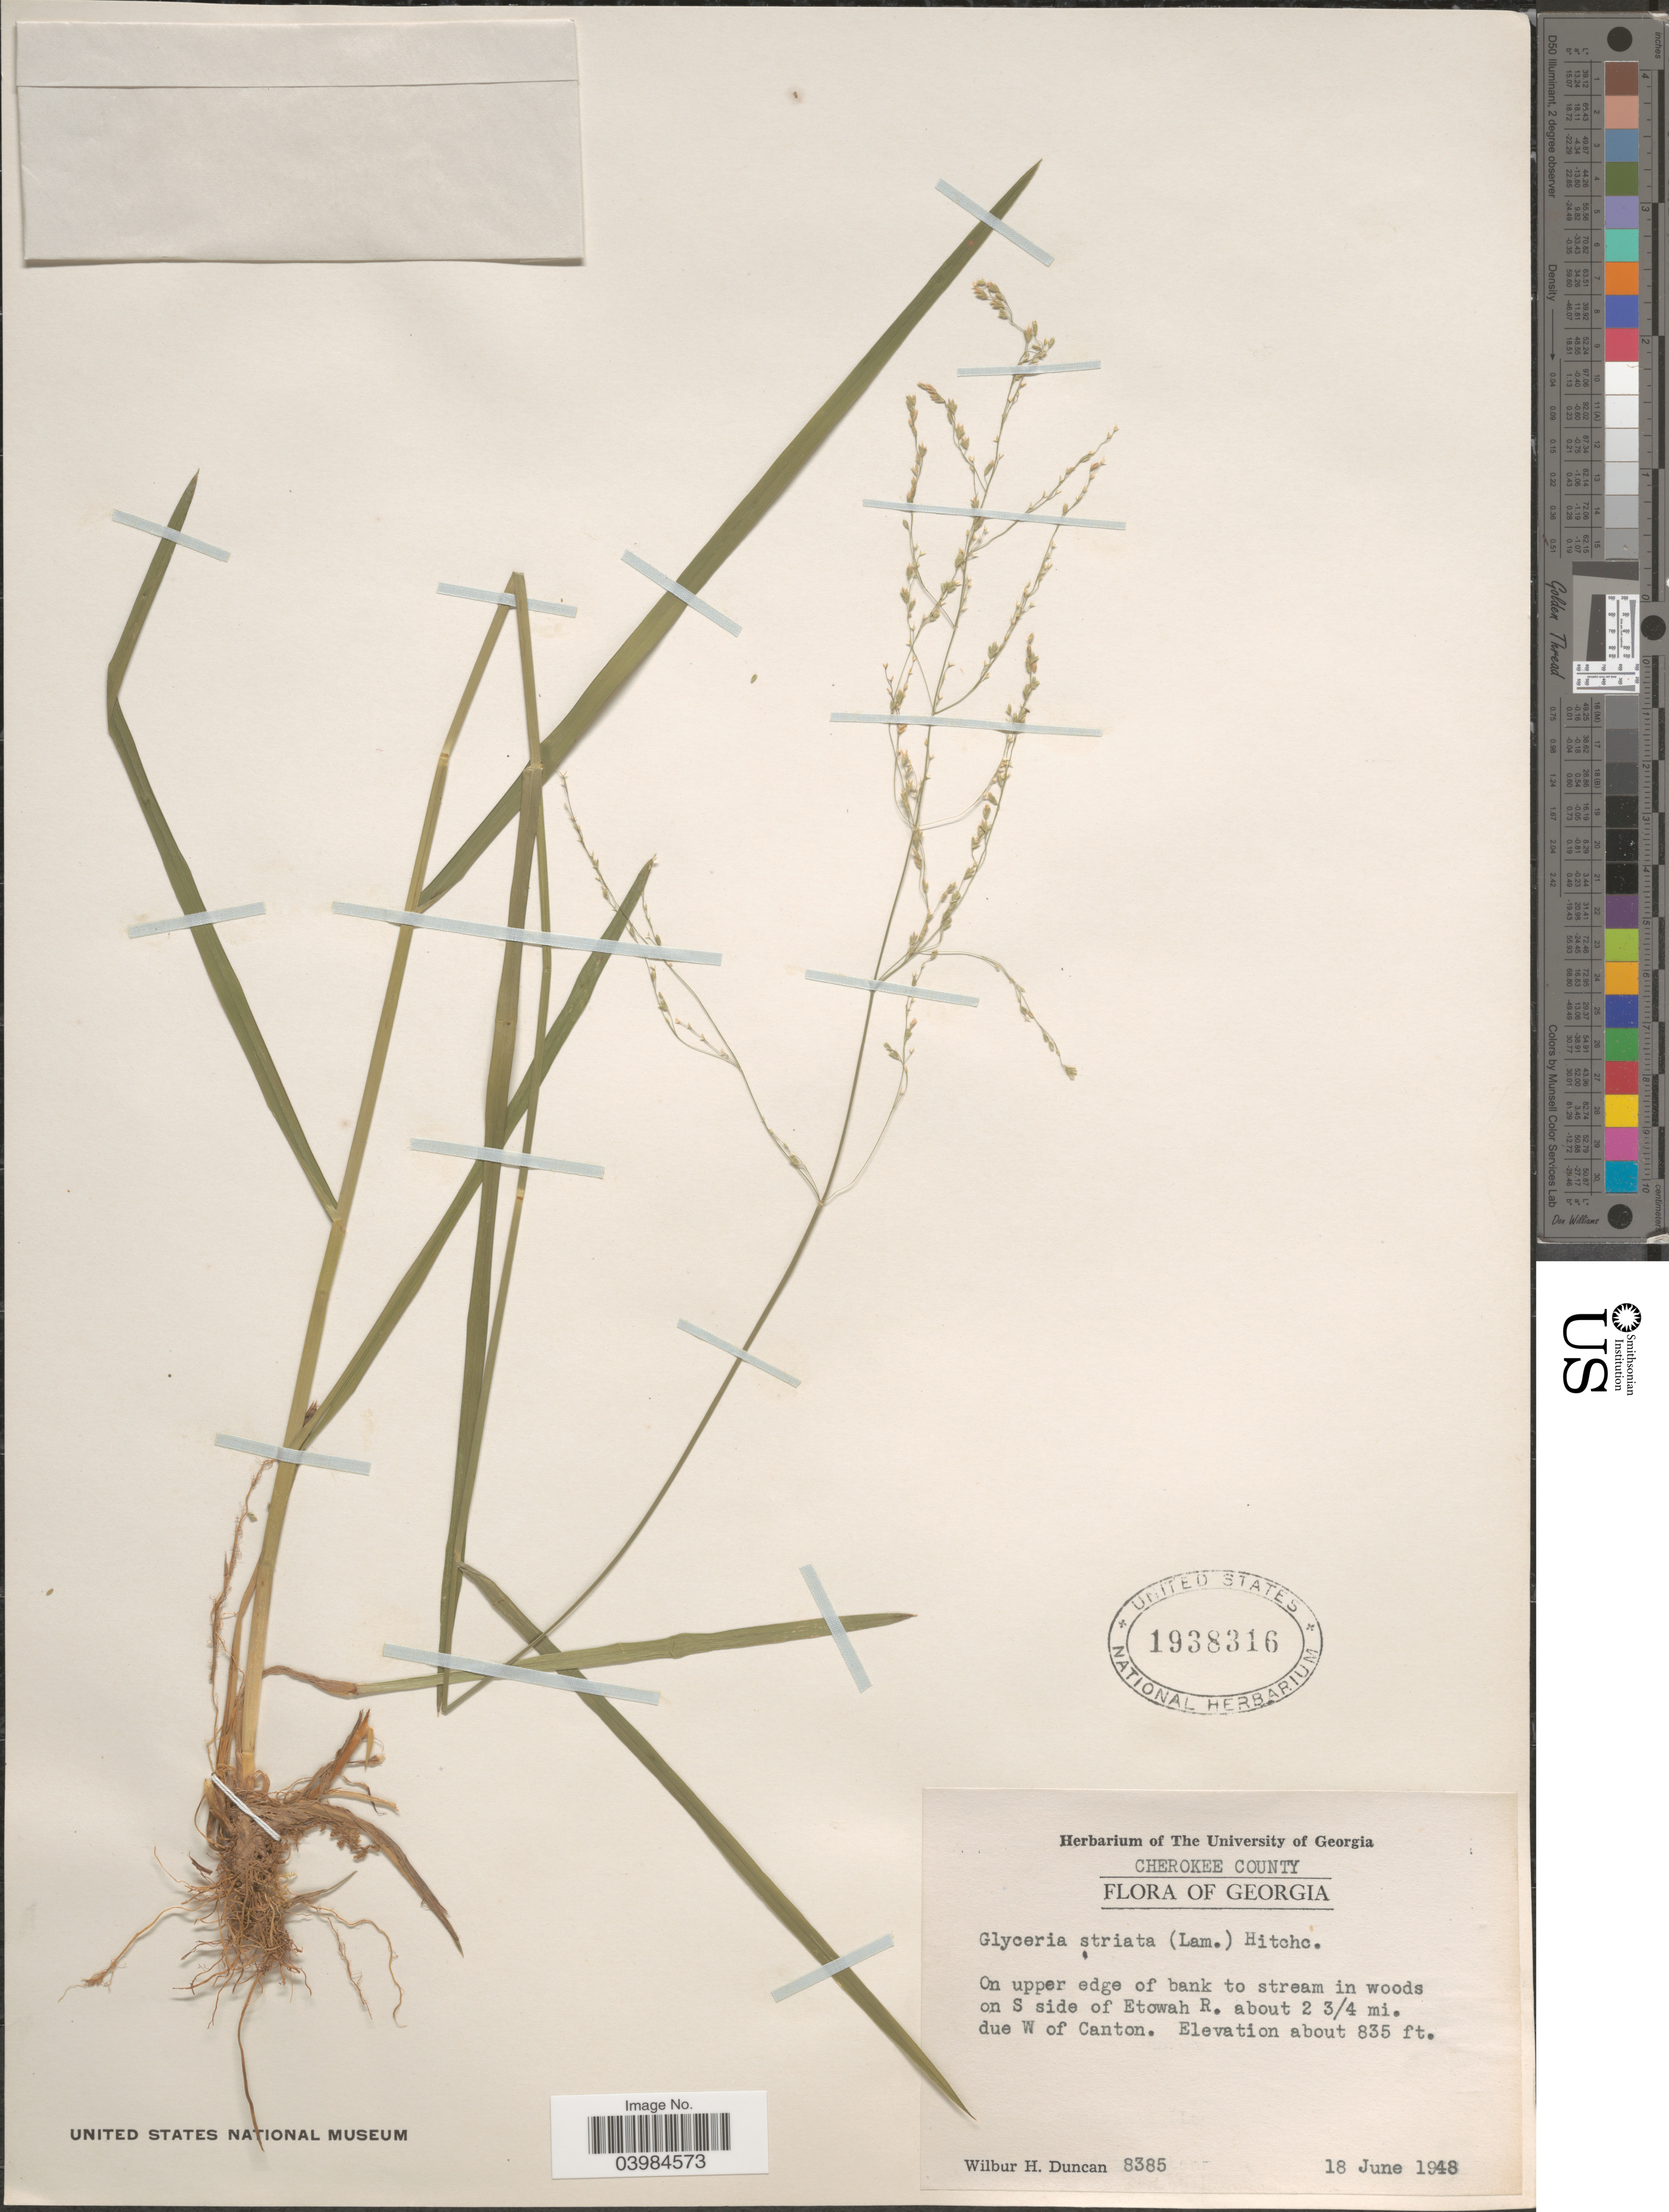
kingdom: Plantae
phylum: Tracheophyta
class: Liliopsida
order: Poales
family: Poaceae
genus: Glyceria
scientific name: Glyceria striata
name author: (Lam.) Hitchc.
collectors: W. H. Duncan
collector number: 8385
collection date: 1948-06-18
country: United States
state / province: Georgia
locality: Cherokee County. On upper edge of bank to stream in woods on S side of Etowah R. about 2¾ mi. due W of Canton.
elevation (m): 255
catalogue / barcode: US 1938316